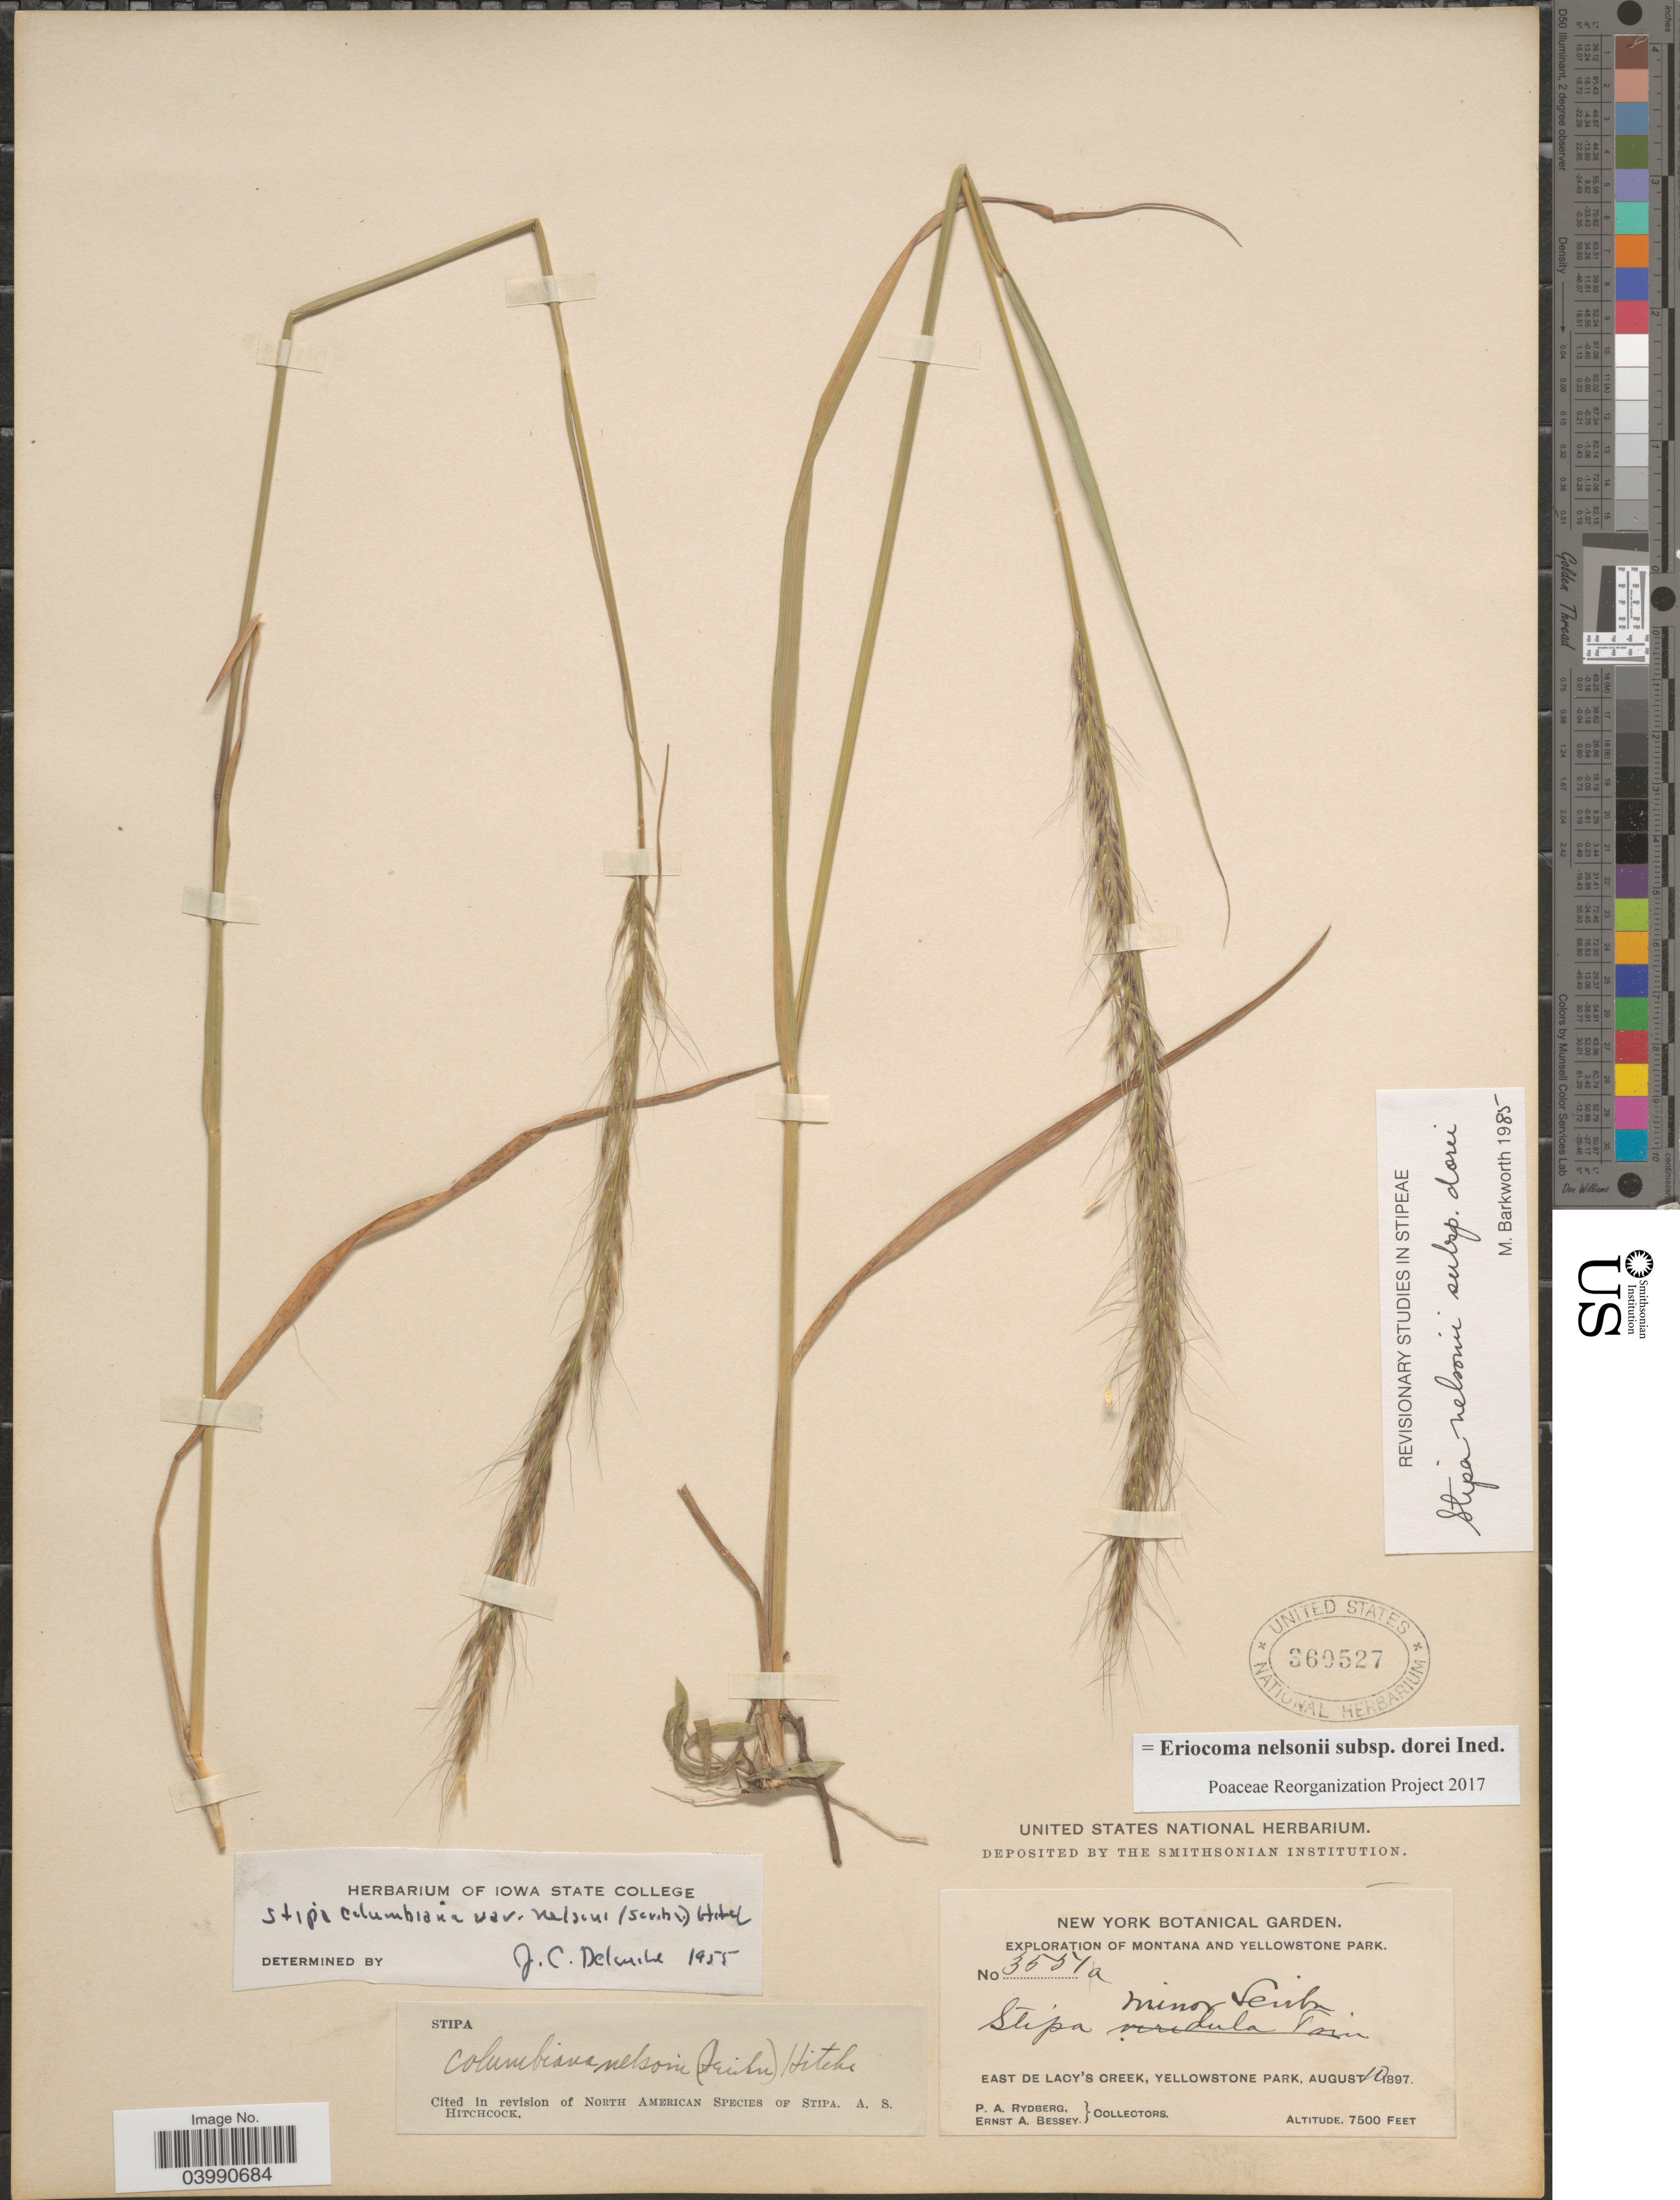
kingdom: Plantae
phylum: Tracheophyta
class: Liliopsida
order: Poales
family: Poaceae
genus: Eriocoma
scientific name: Eriocoma nelsonii subsp. dorei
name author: (Barkworth & J. Maze) Romasch.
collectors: P. A. Rydberg & E. A. Bessey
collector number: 3551a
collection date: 1897-08-10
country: United States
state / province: Wyoming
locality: Montana and Yellowstone Park. East de Lacy's Creek, Yellowstone Park.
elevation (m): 2286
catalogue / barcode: US 360527